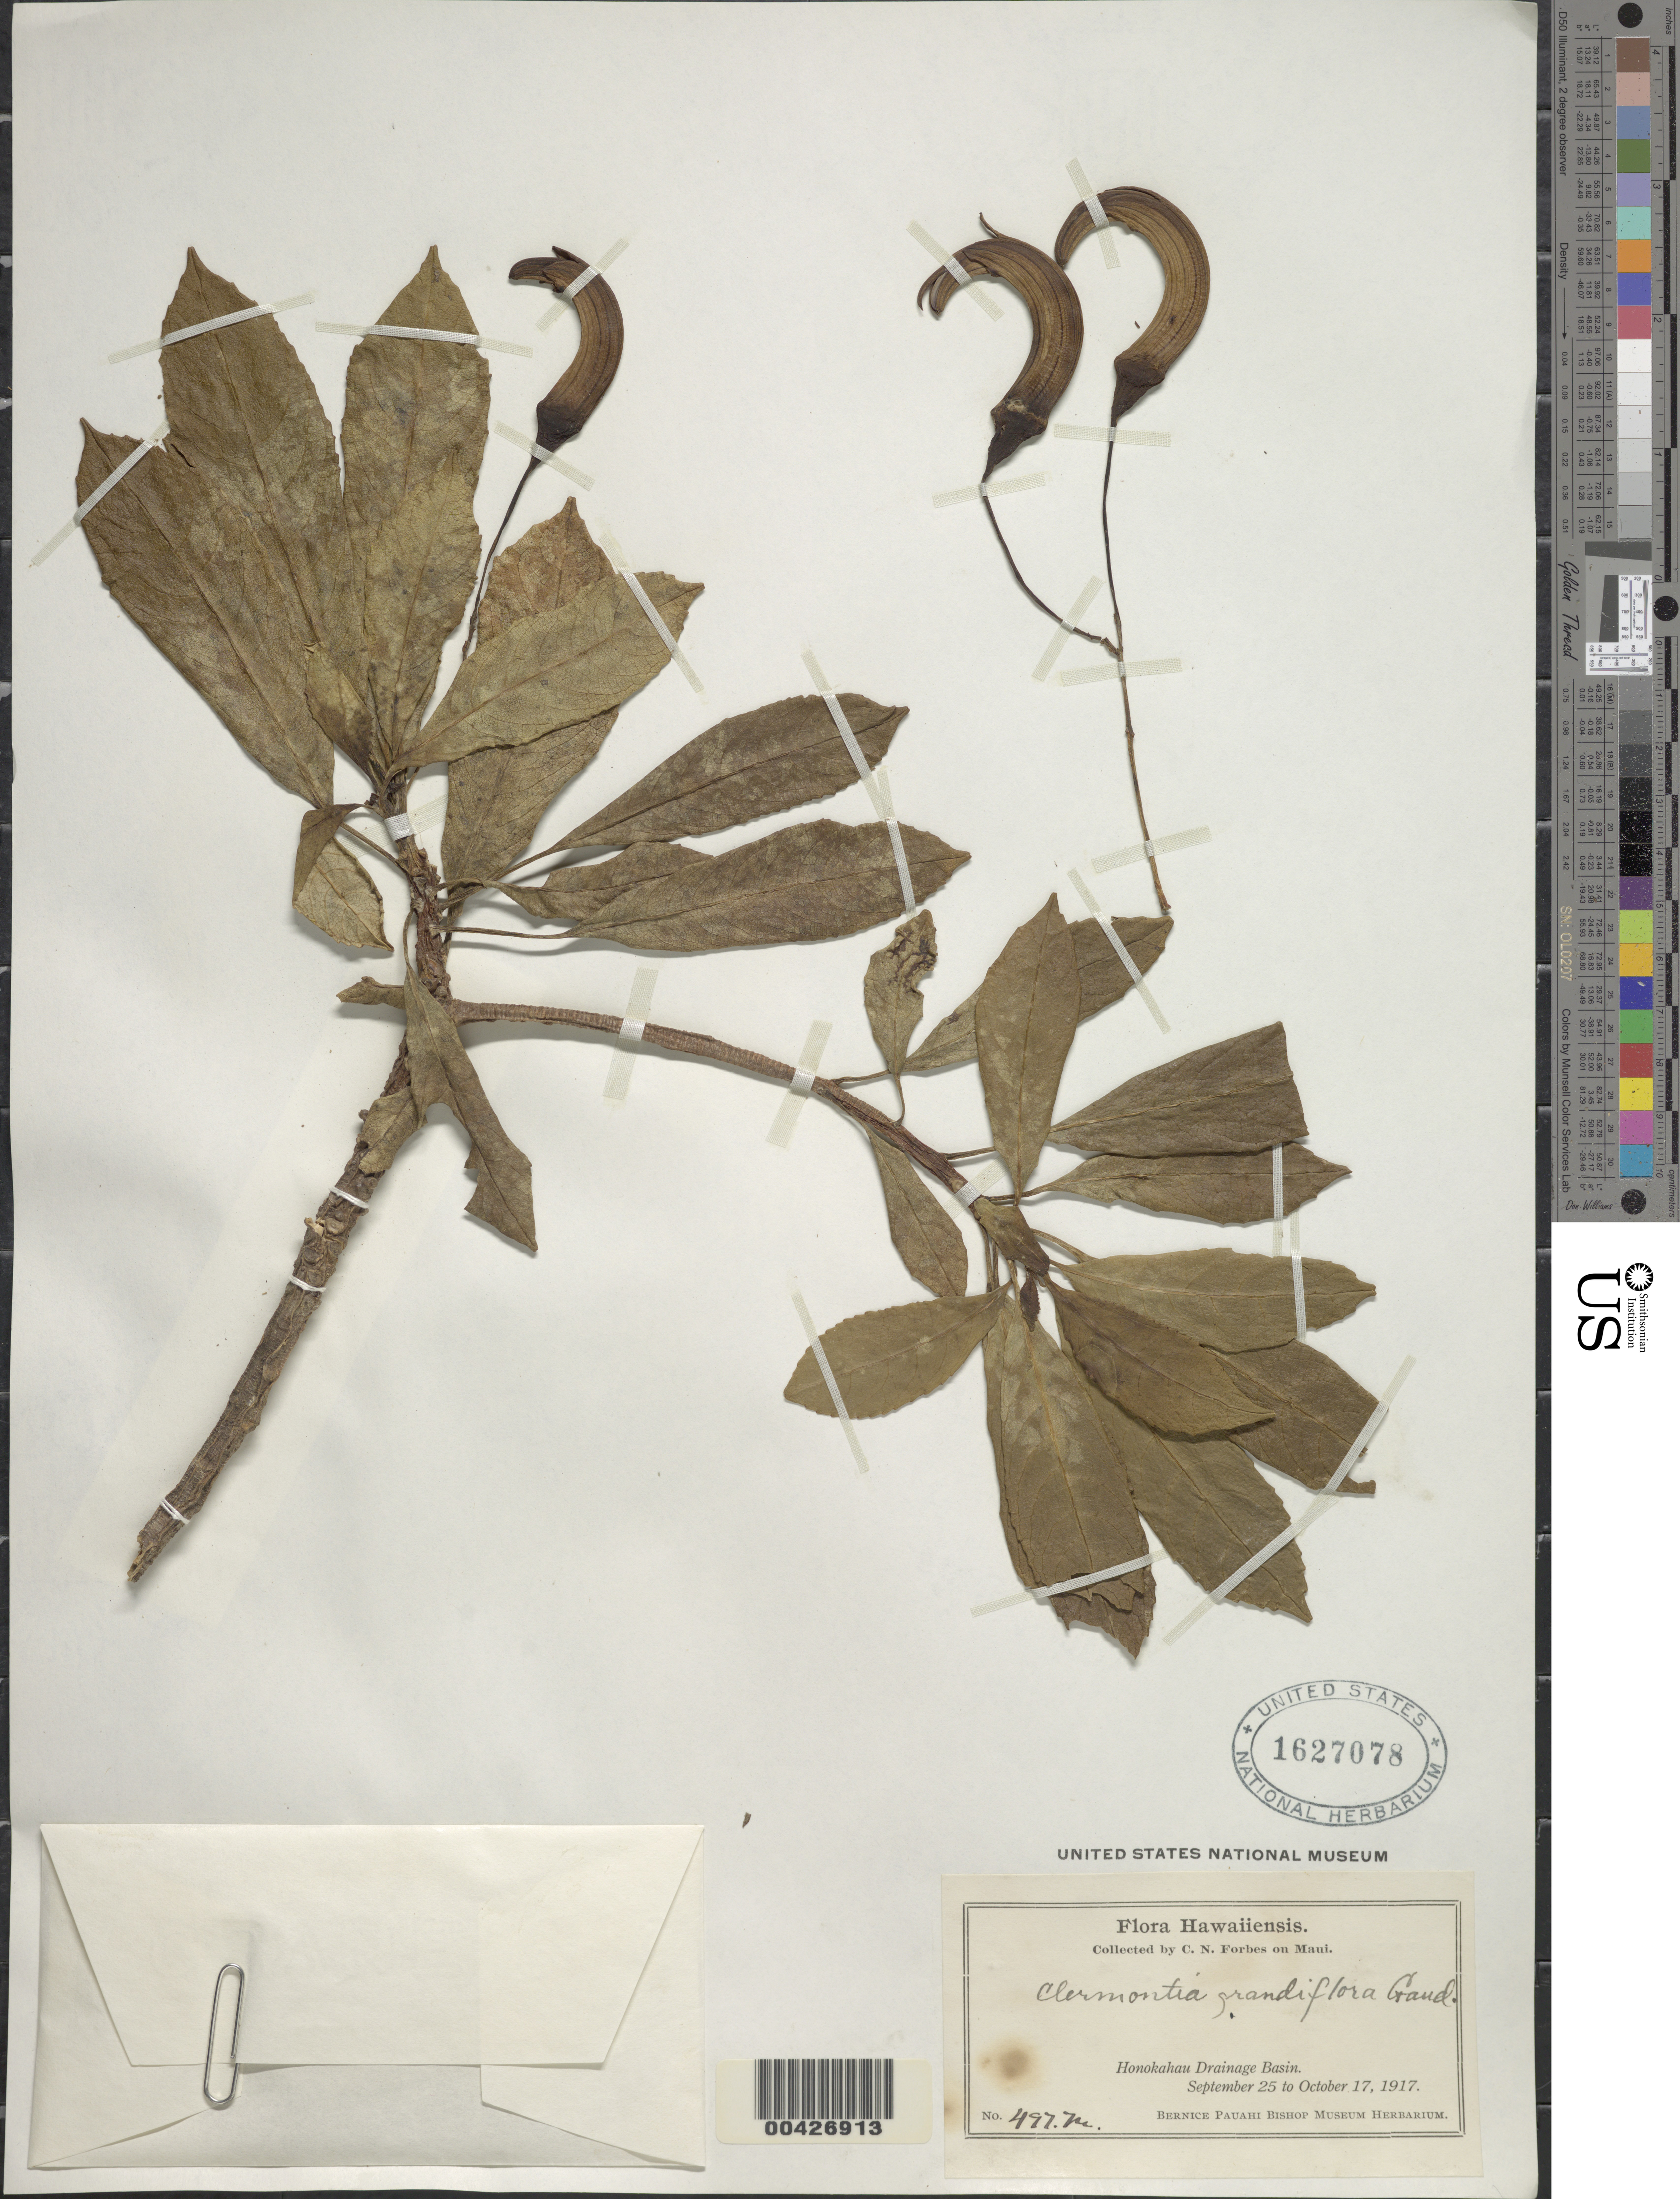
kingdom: Plantae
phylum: Tracheophyta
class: Magnoliopsida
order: Asterales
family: Campanulaceae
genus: Clermontia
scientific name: Clermontia grandiflora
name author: Gaudich.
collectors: C. N. Forbes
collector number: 497.M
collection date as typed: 25 Sep 1917 to 17 Oct 1917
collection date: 1917-09-25/1917-10-17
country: United States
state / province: Hawaii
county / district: Maui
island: Maui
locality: Honokahau Drainage Basin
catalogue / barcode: US 1627078